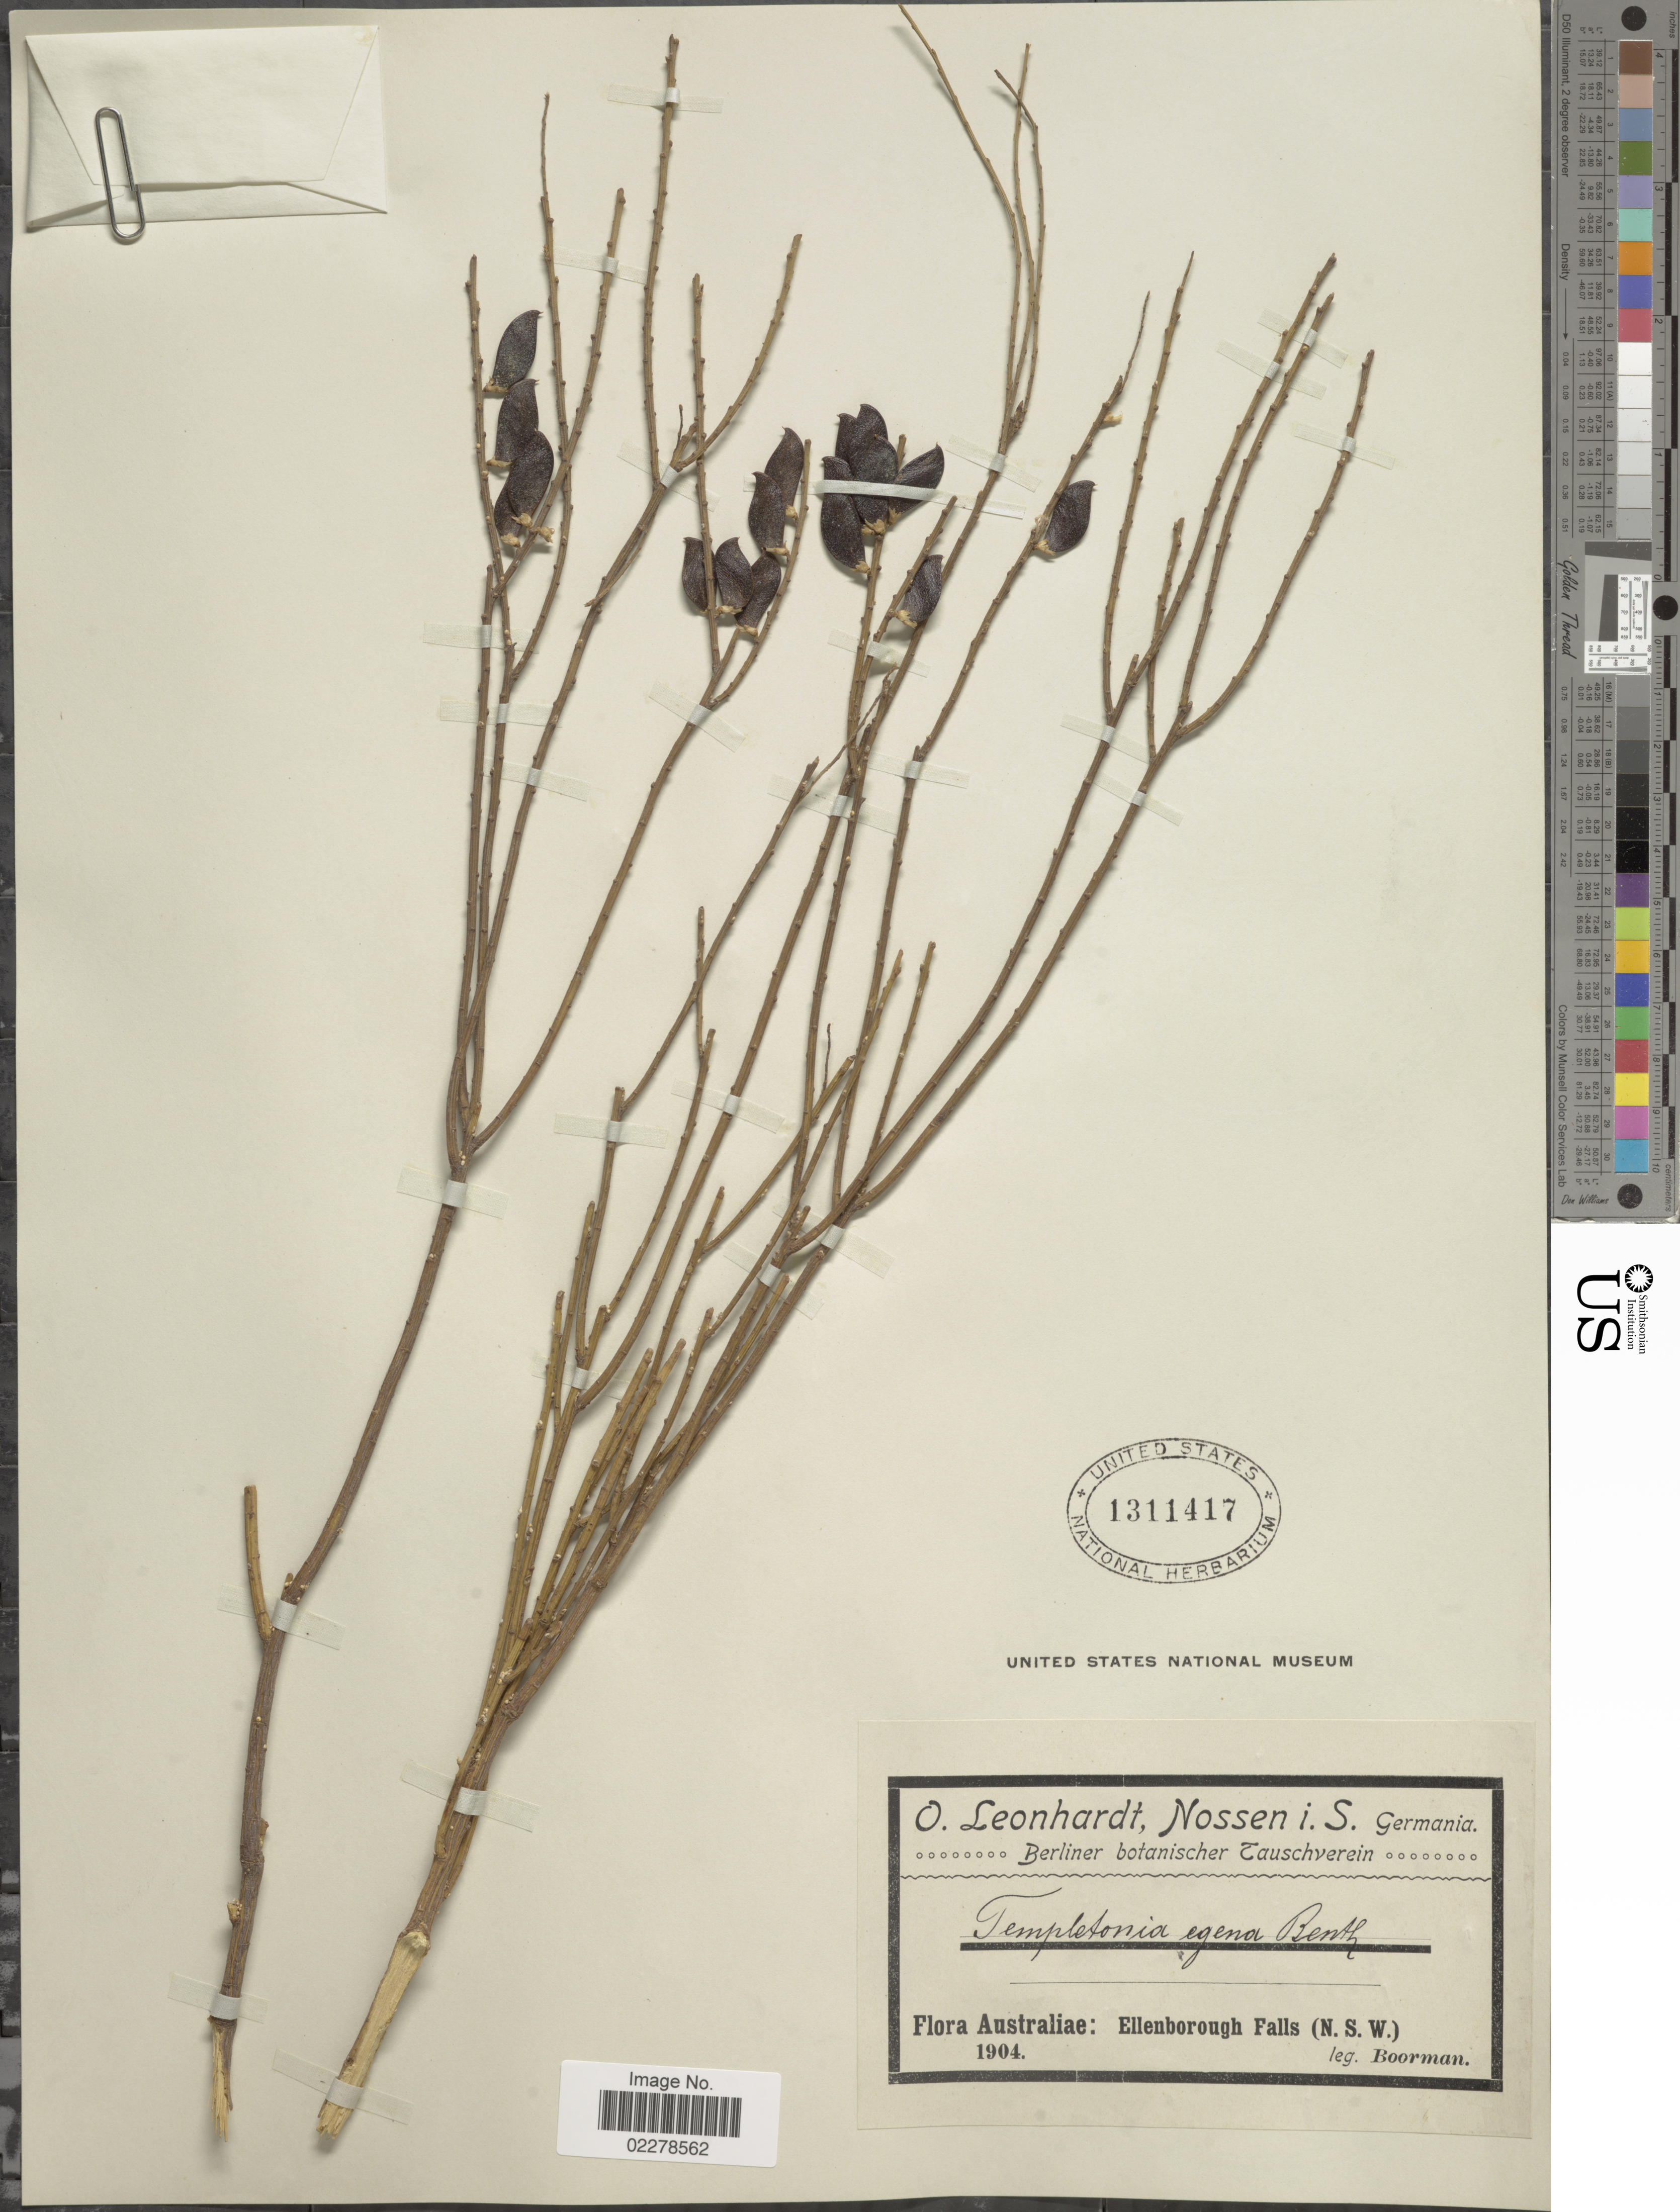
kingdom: Plantae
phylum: Tracheophyta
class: Magnoliopsida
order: Fabales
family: Fabaceae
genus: Templetonia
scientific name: Templetonia egena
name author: Benth.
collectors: -. Boorman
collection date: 1904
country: Australia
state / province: New South Wales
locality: Australiae: Ellenborough Falls (N.S.W.)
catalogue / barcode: US 1311417